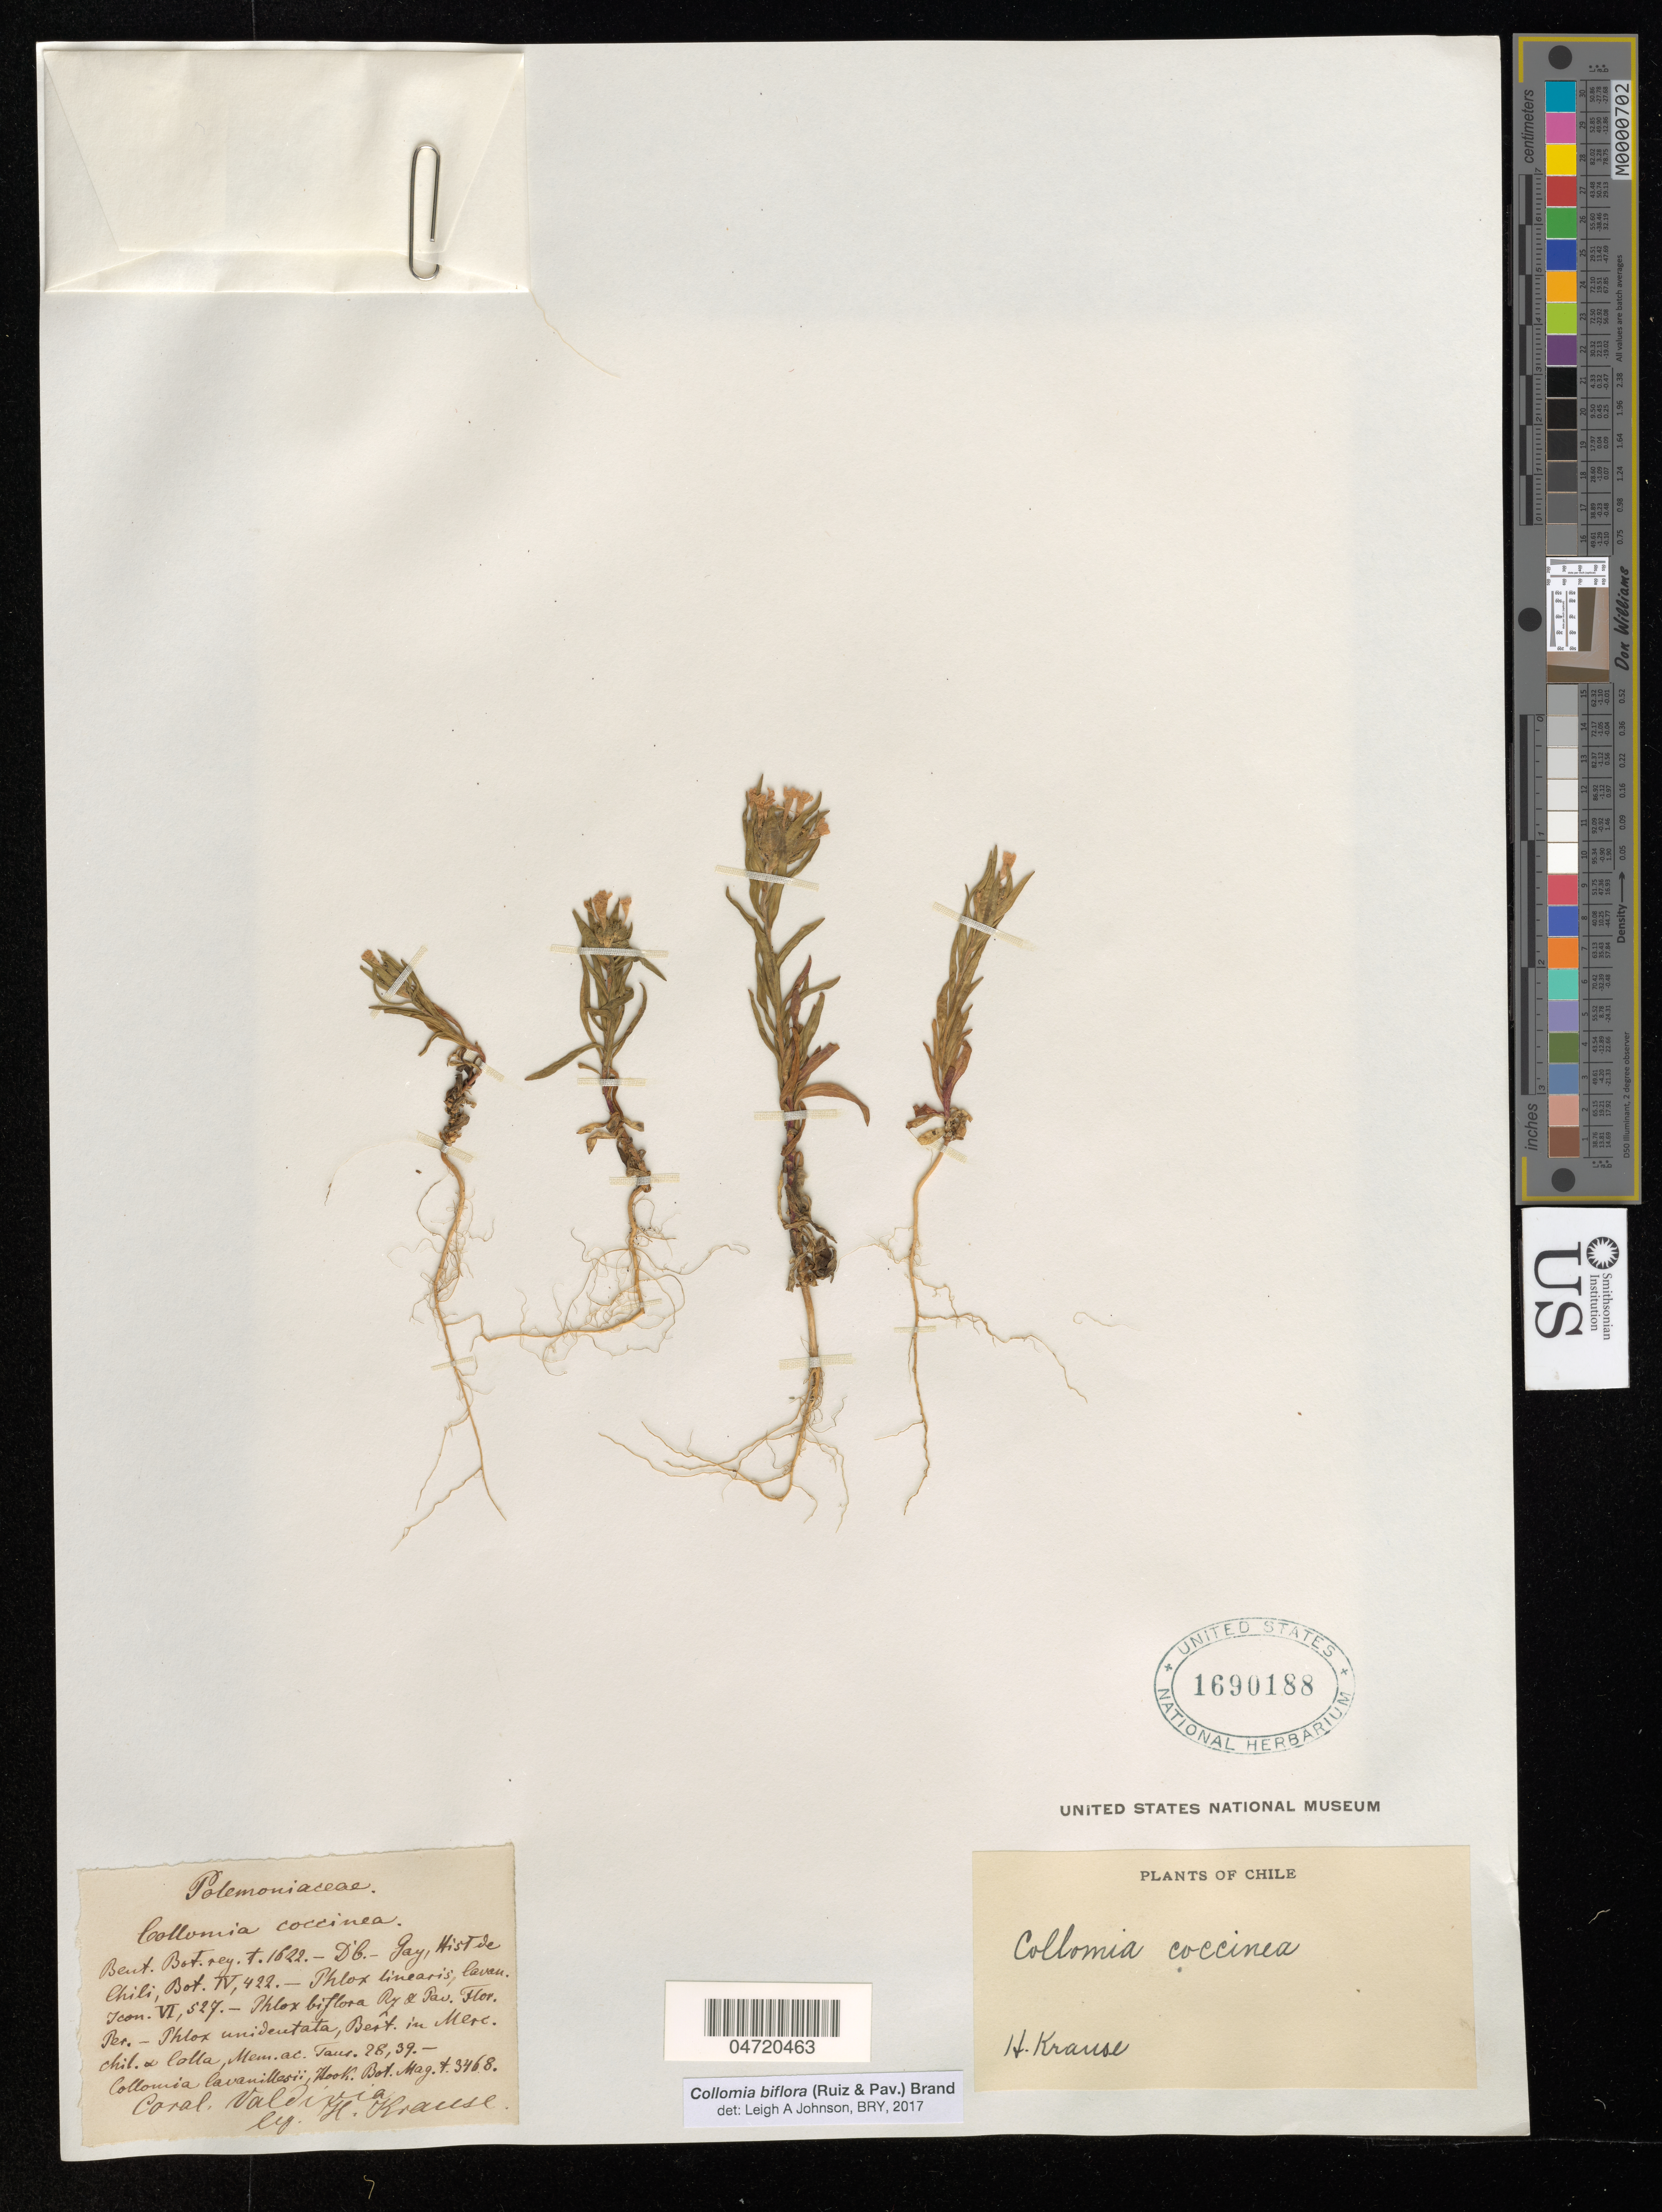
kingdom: Plantae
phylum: Tracheophyta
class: Magnoliopsida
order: Ericales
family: Polemoniaceae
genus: Collomia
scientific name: Collomia biflora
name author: (Ruiz & Pav.) Brand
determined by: Johnson, Leigh Alma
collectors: H. Krause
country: Chile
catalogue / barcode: US 1690188